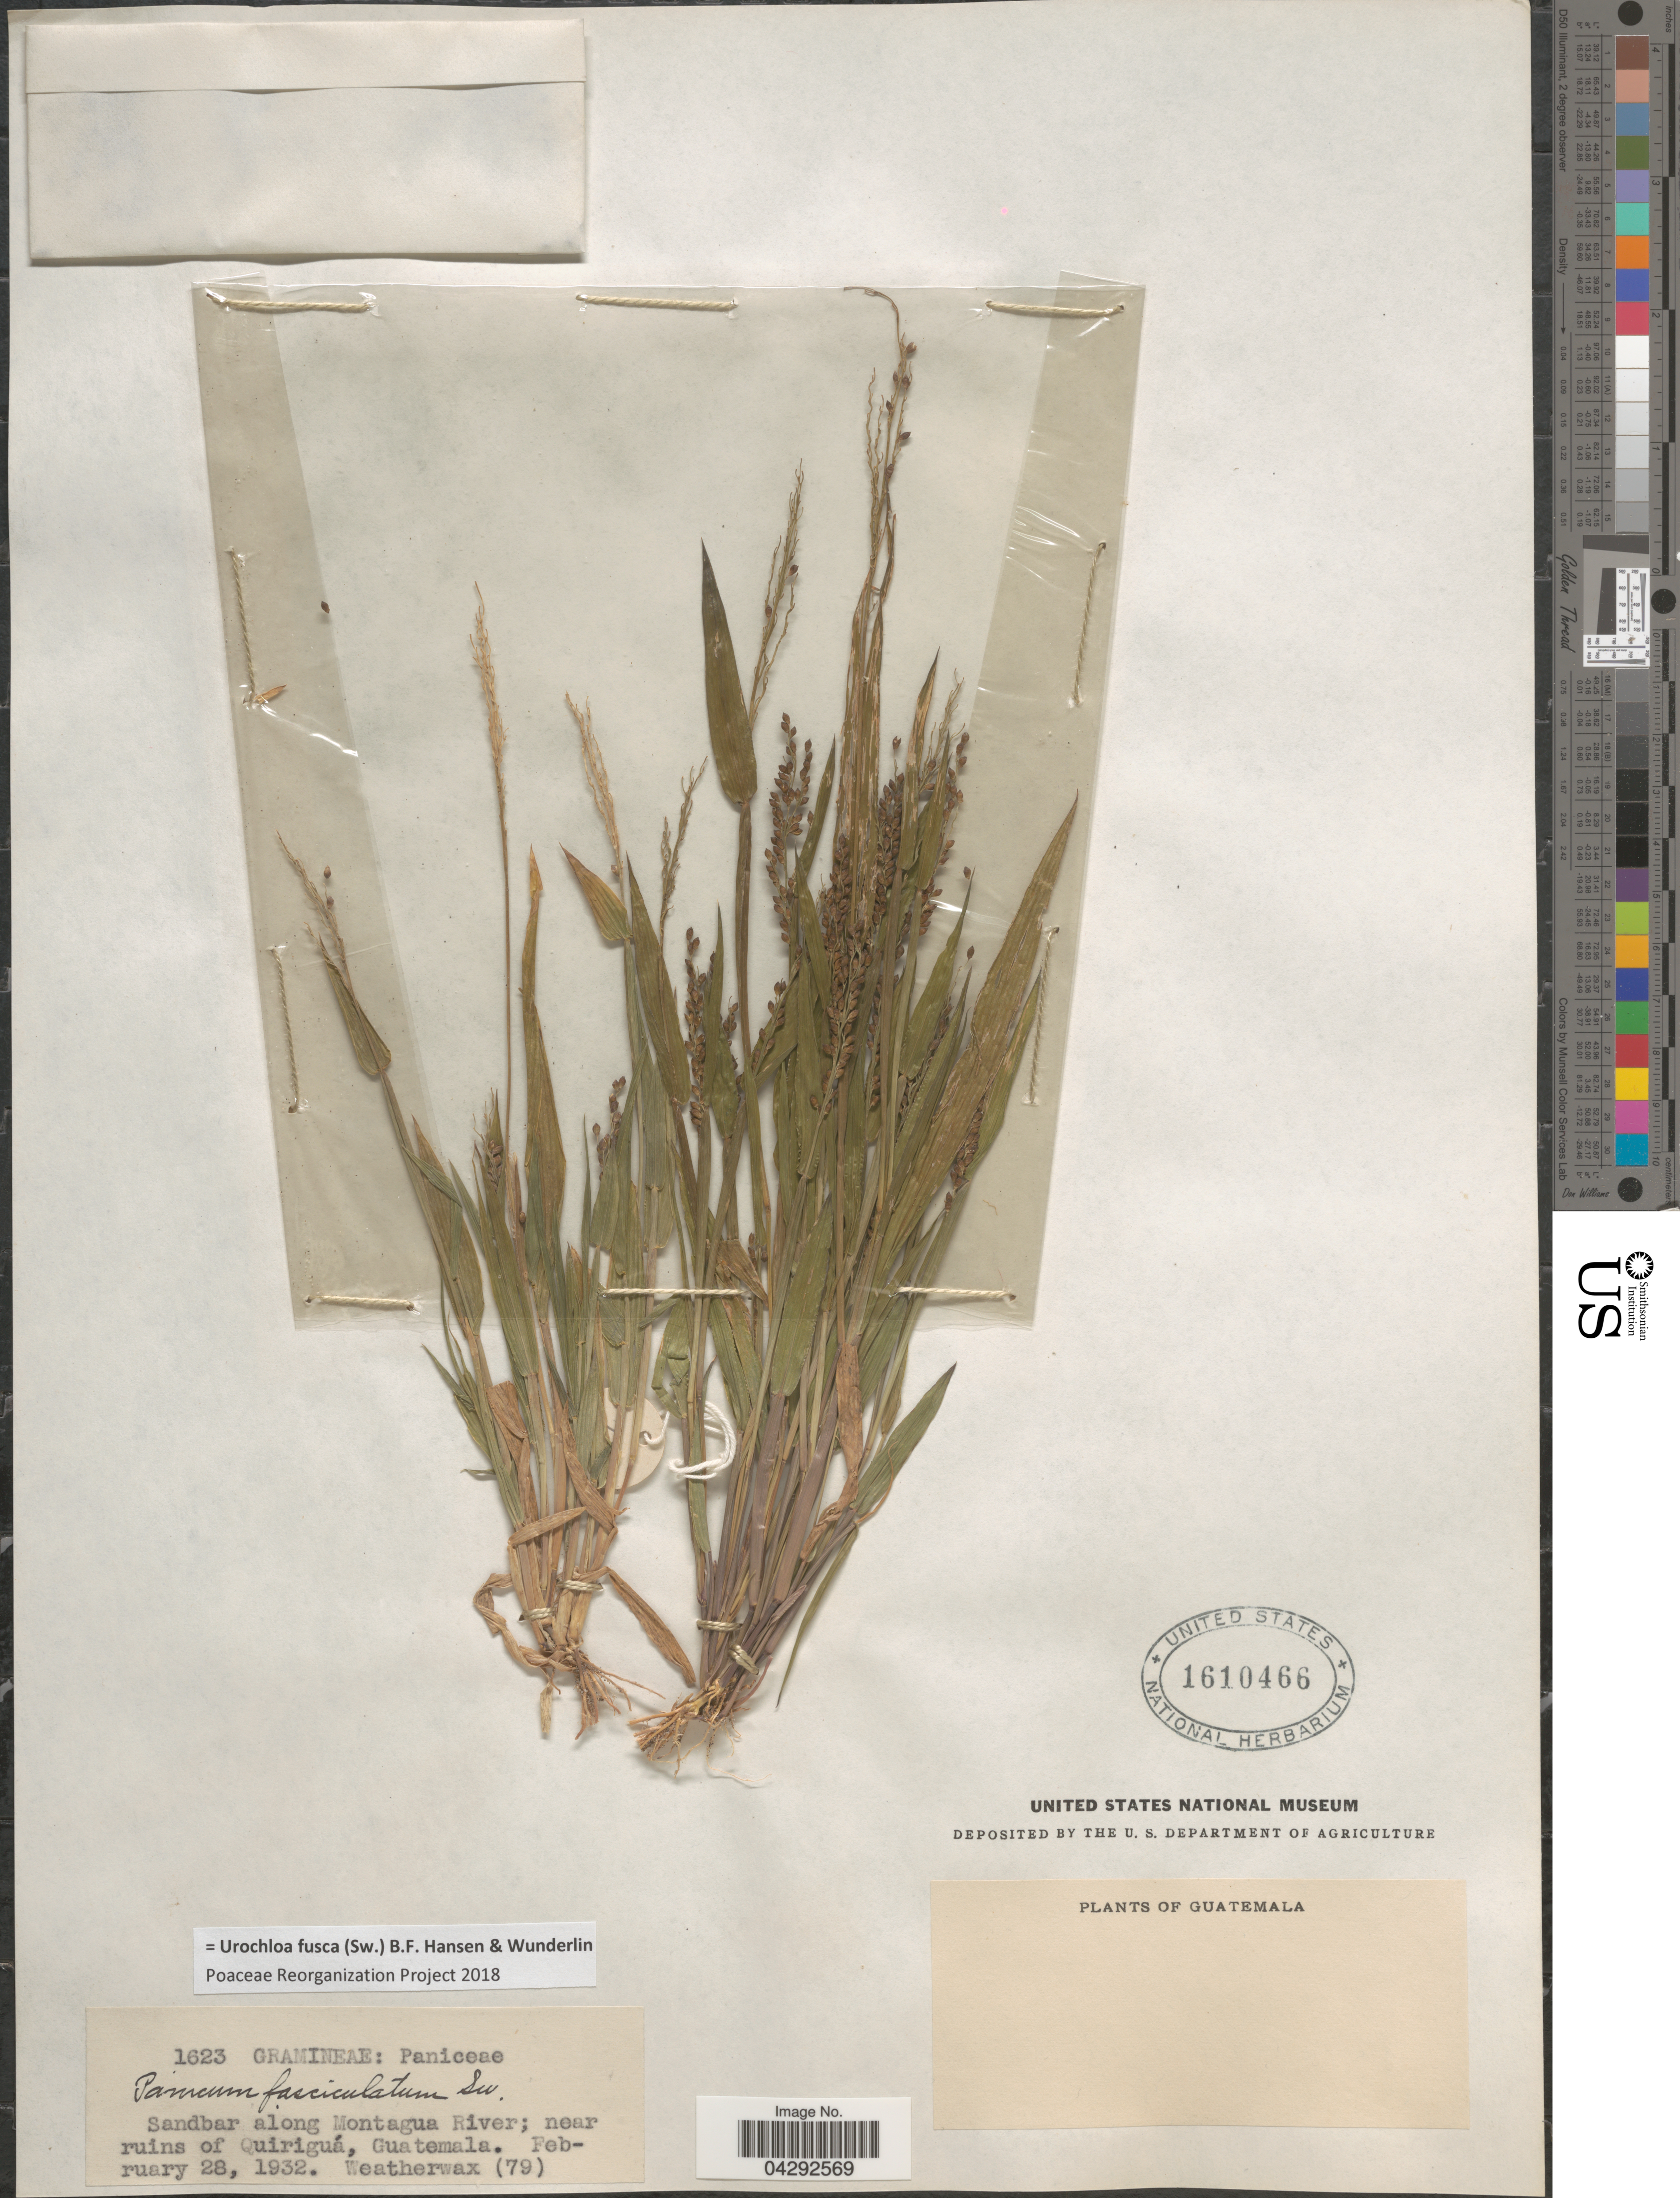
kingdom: Plantae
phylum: Tracheophyta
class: Liliopsida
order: Poales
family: Poaceae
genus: Urochloa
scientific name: Urochloa fusca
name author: (Sw.) B.F. Hansen & Wunderlin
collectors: -. Weatherwax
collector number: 79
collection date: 1932-02-28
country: Guatemala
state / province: Guatemala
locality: Sandbar along Montagua River; near ruins of Quiriguá.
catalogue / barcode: US 1610466